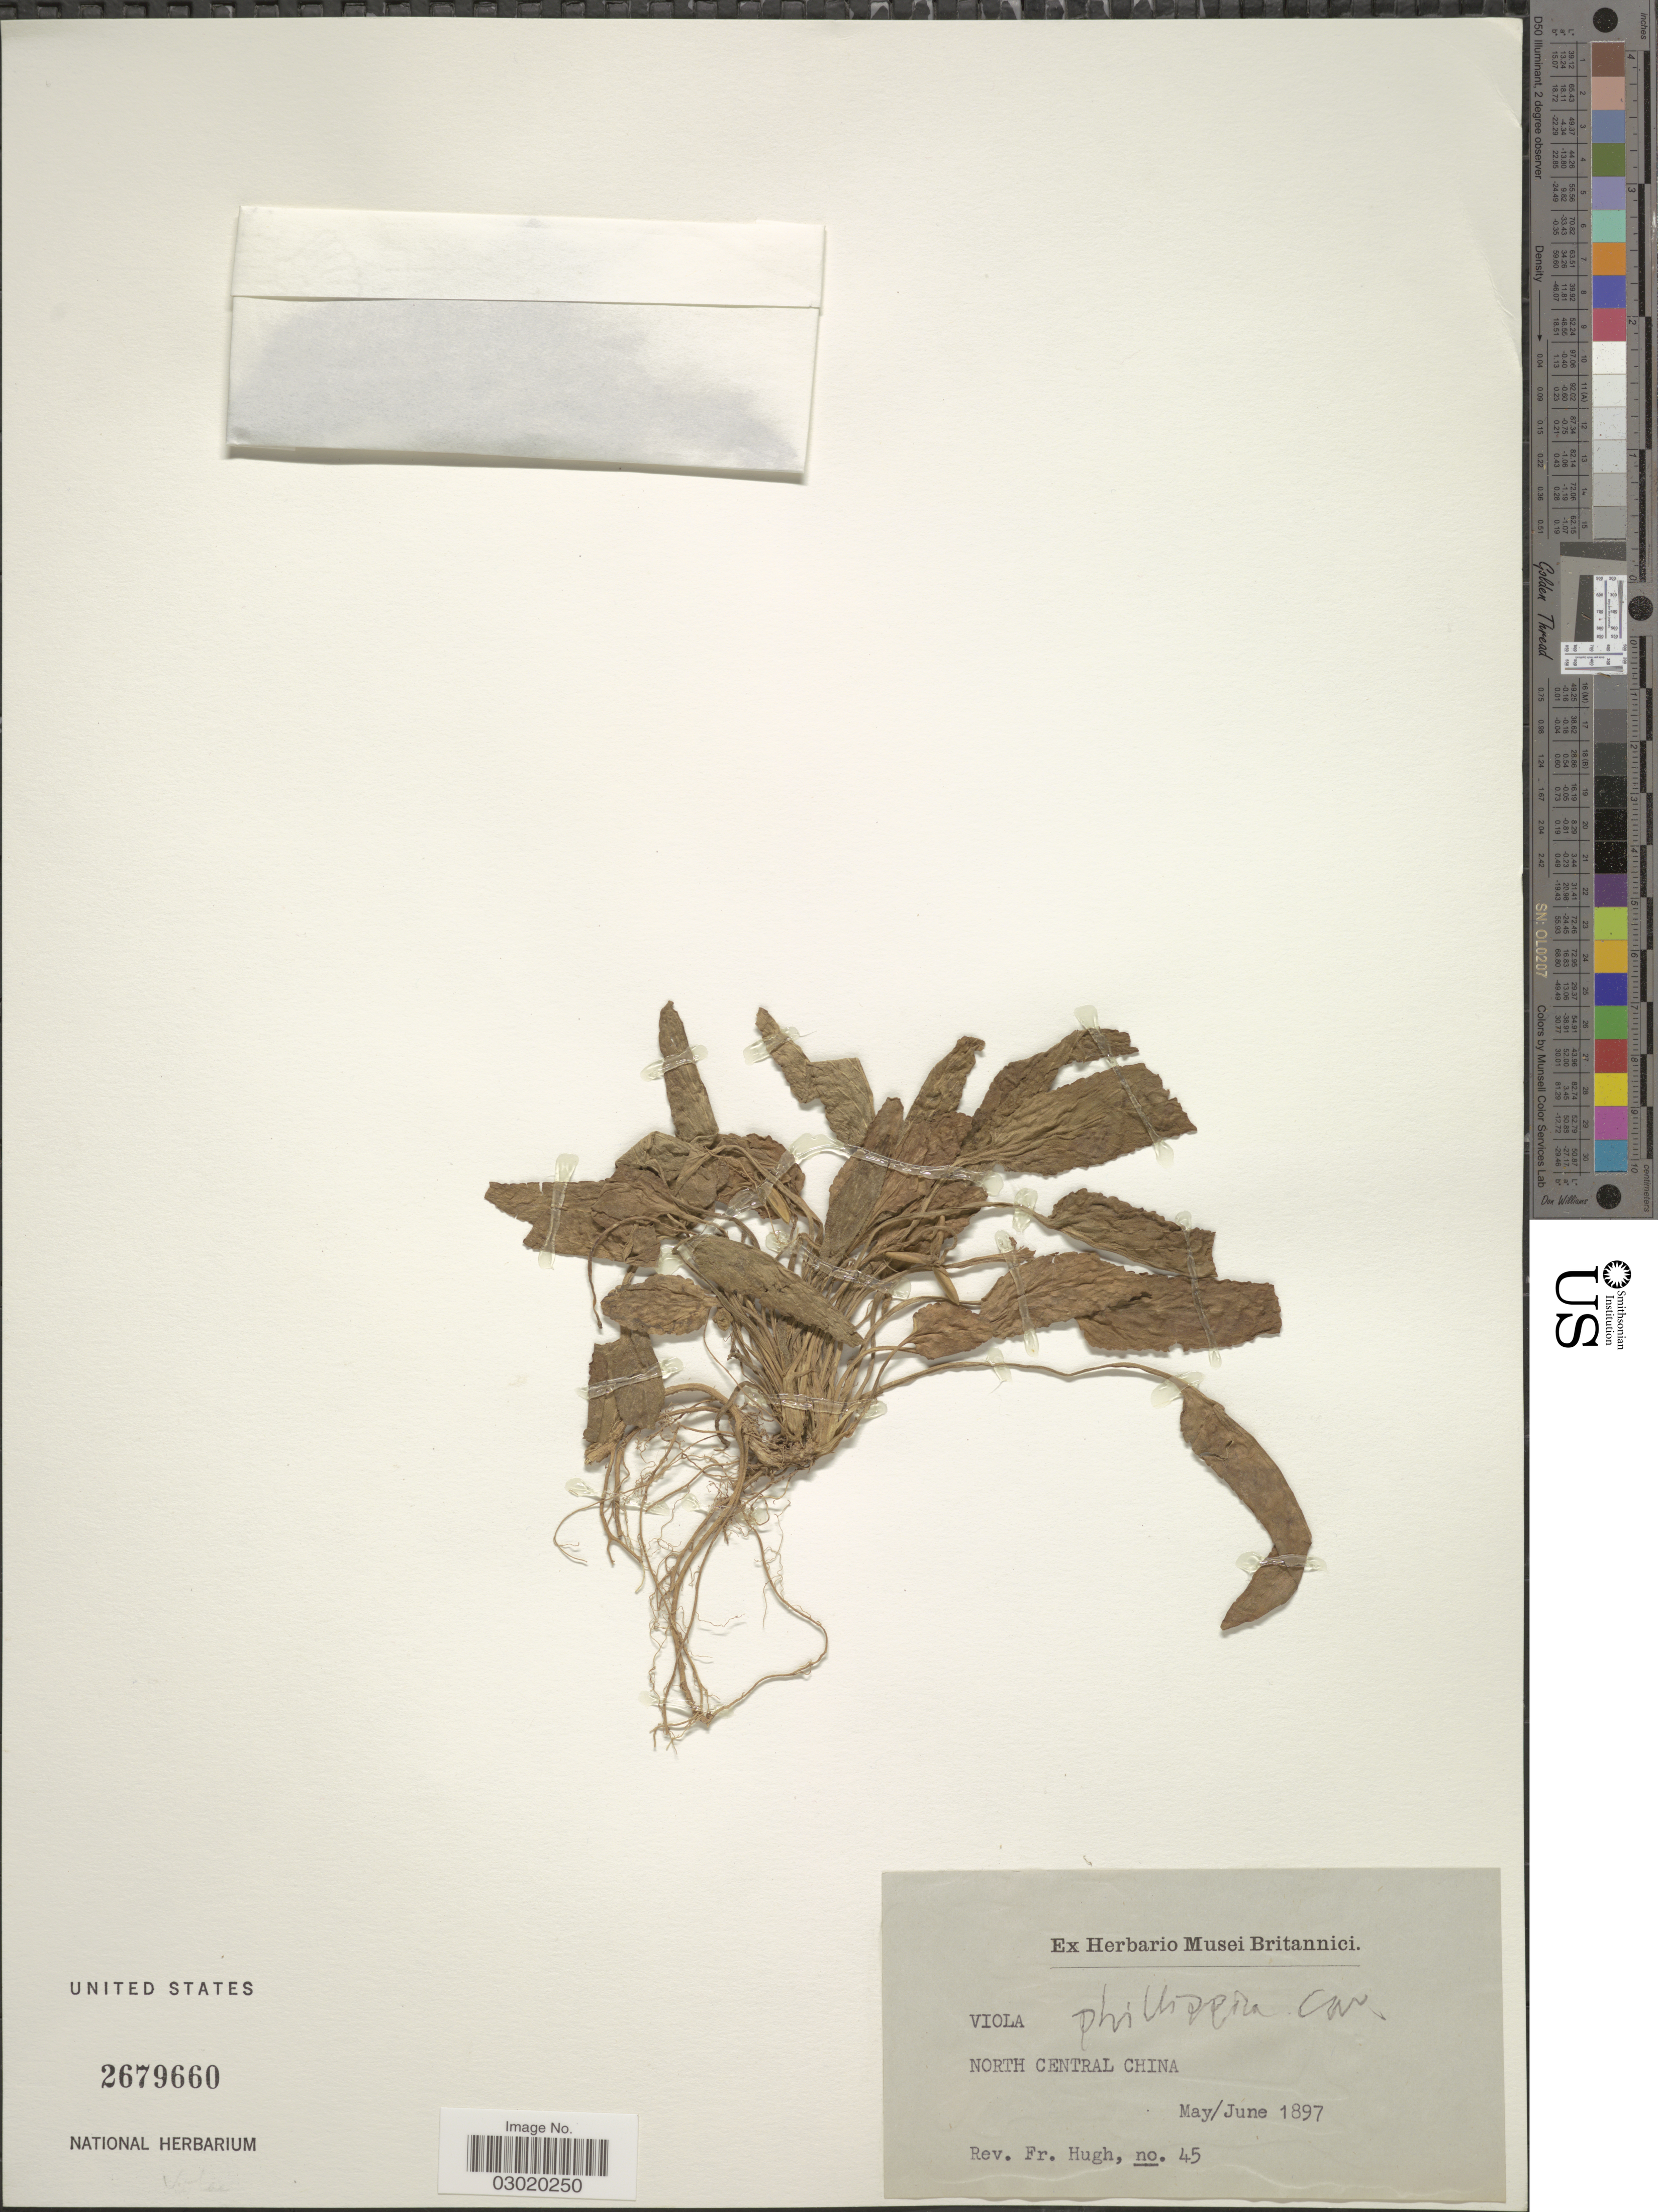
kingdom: Plantae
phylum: Tracheophyta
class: Magnoliopsida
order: Malpighiales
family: Violaceae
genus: Viola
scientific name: Viola sp.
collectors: F. Hugh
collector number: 45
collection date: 1897-05/1897-06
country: China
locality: North Central China.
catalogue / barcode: US 2679660